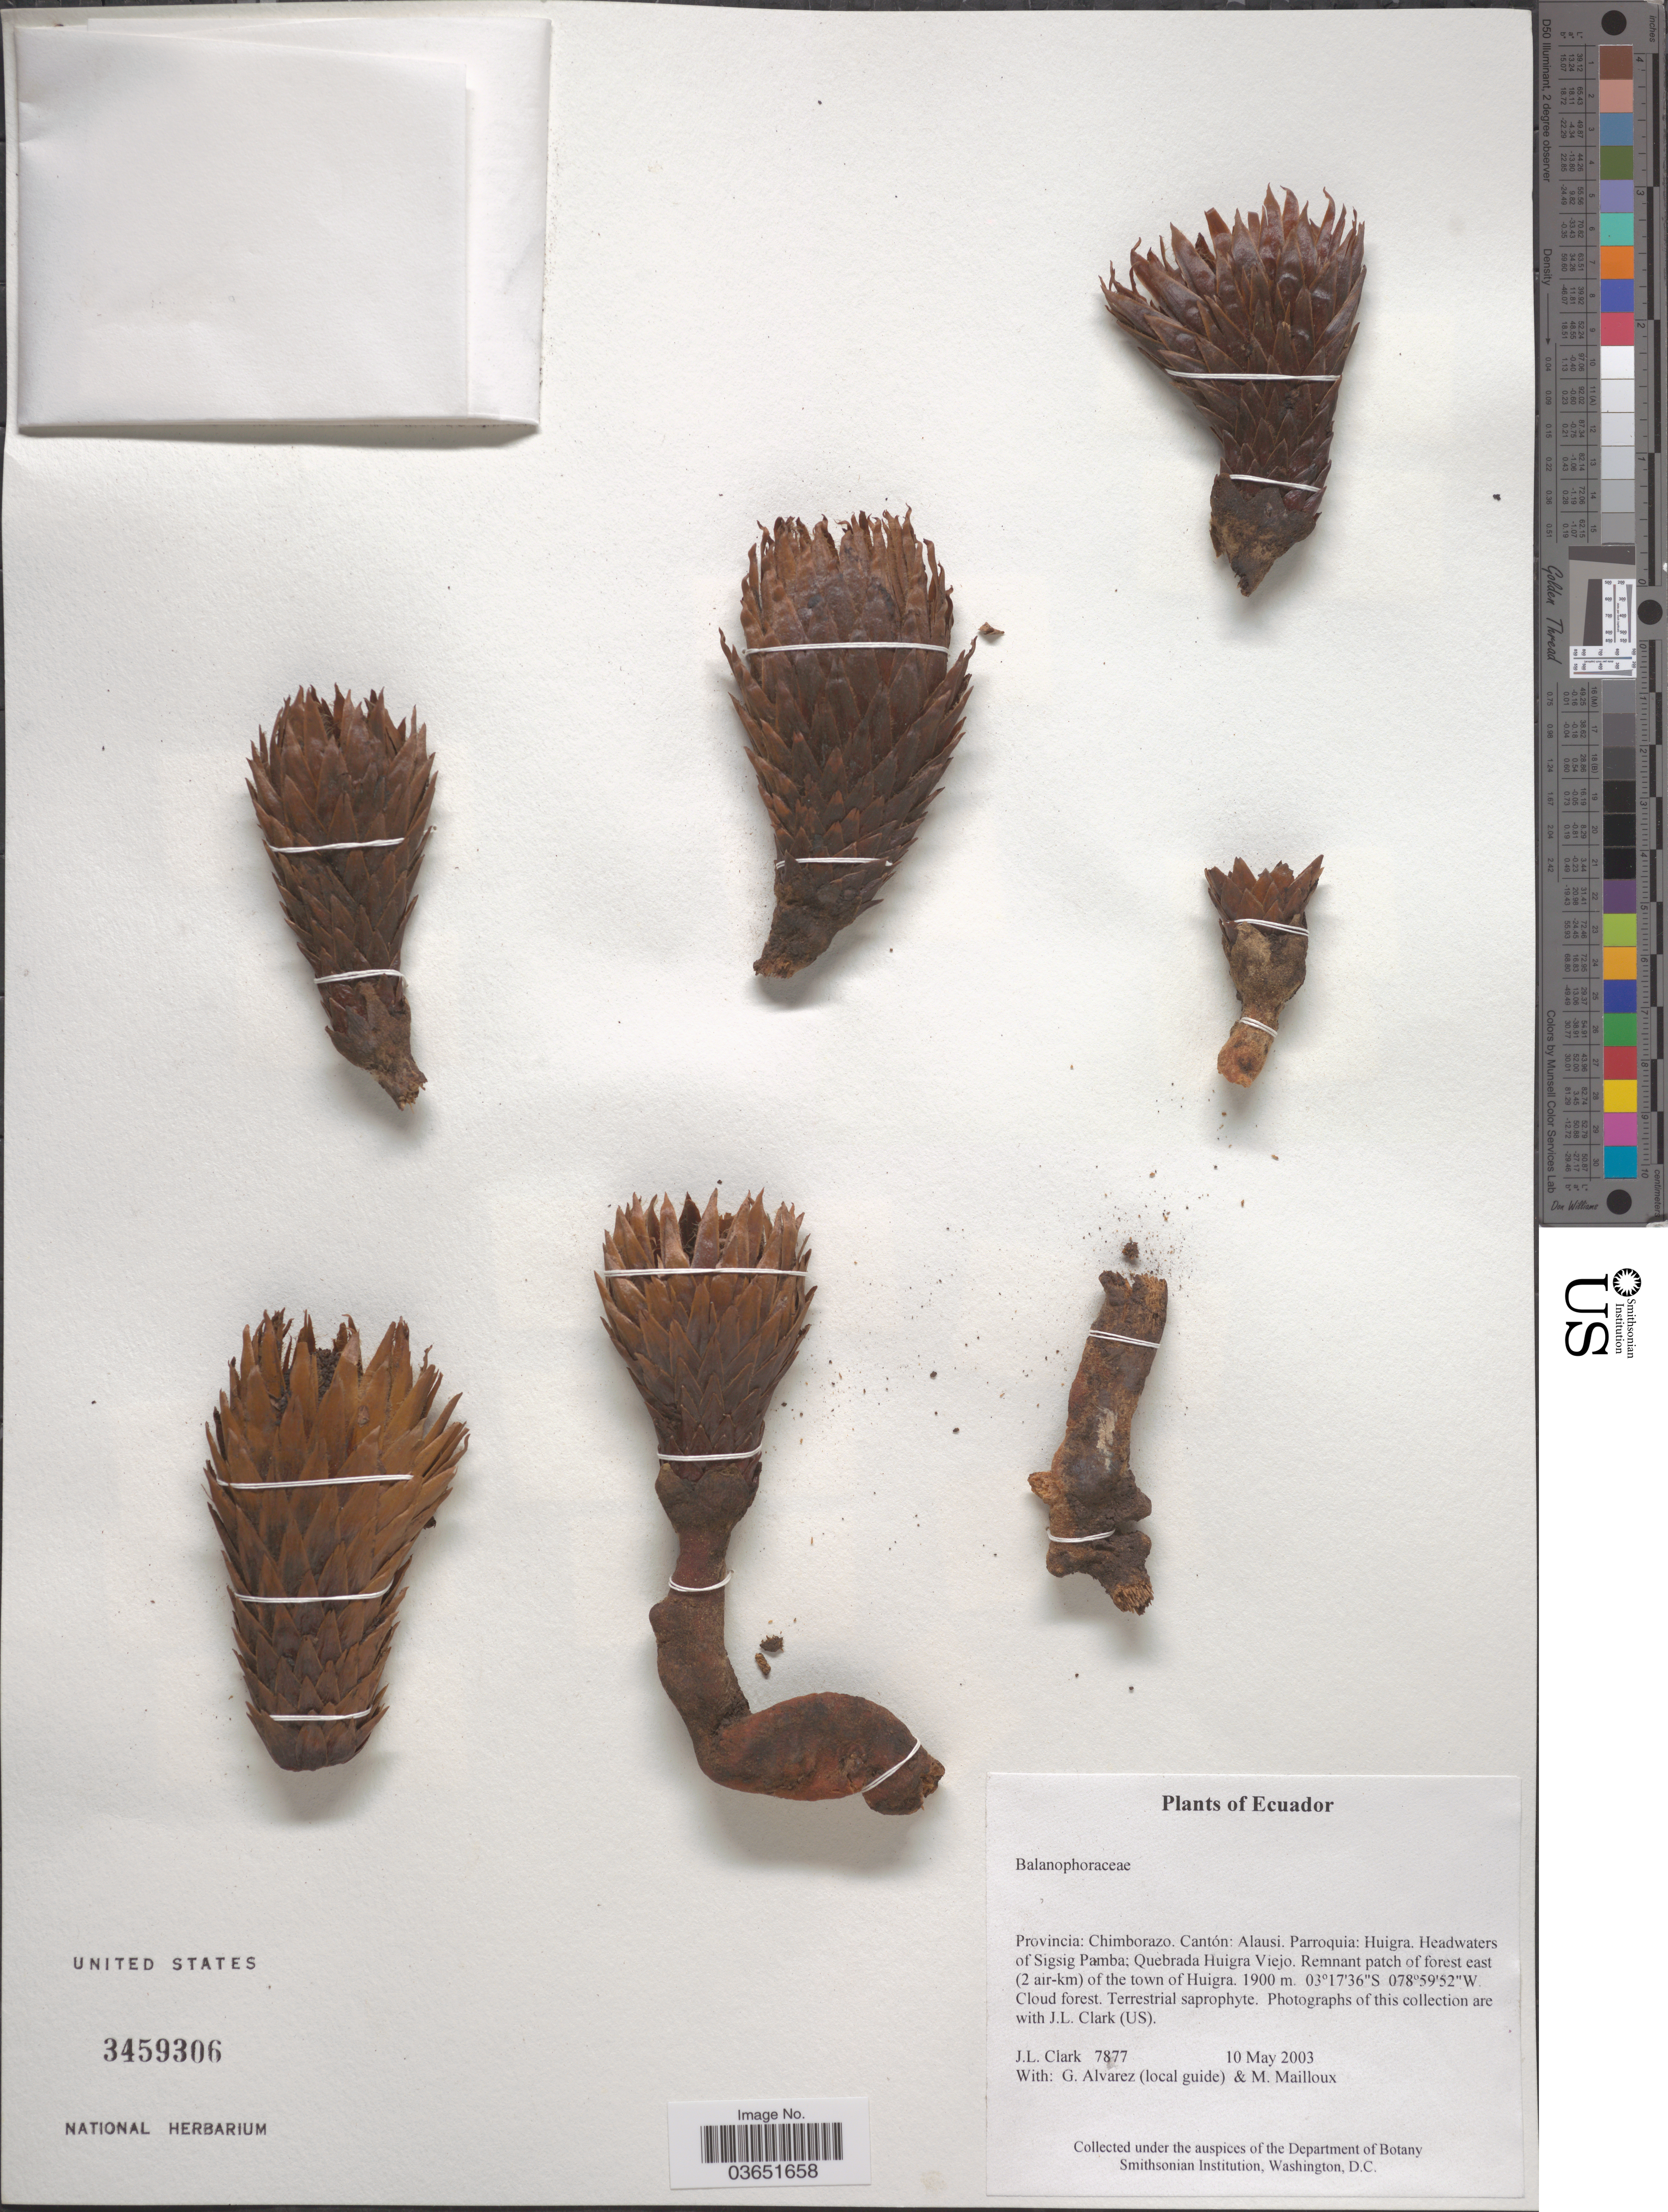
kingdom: Plantae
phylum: Tracheophyta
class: Magnoliopsida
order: Santalales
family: Balanophoraceae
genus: Langsdorffia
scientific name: Langsdorffia hypogaea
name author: Mart.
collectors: J. L. Clark, G. Alvarez & M. Mailloux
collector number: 7877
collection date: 2003-05-10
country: Ecuador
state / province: Chimborazo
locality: Cantón: Alausi. Parroquia: Huigra. Headwaters of Sigsig Pamba: Quebrada Huigra Viejo. Remnant patch of forest east (2 air-km) of the town of Huigra.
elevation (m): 1900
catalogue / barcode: US 3459306